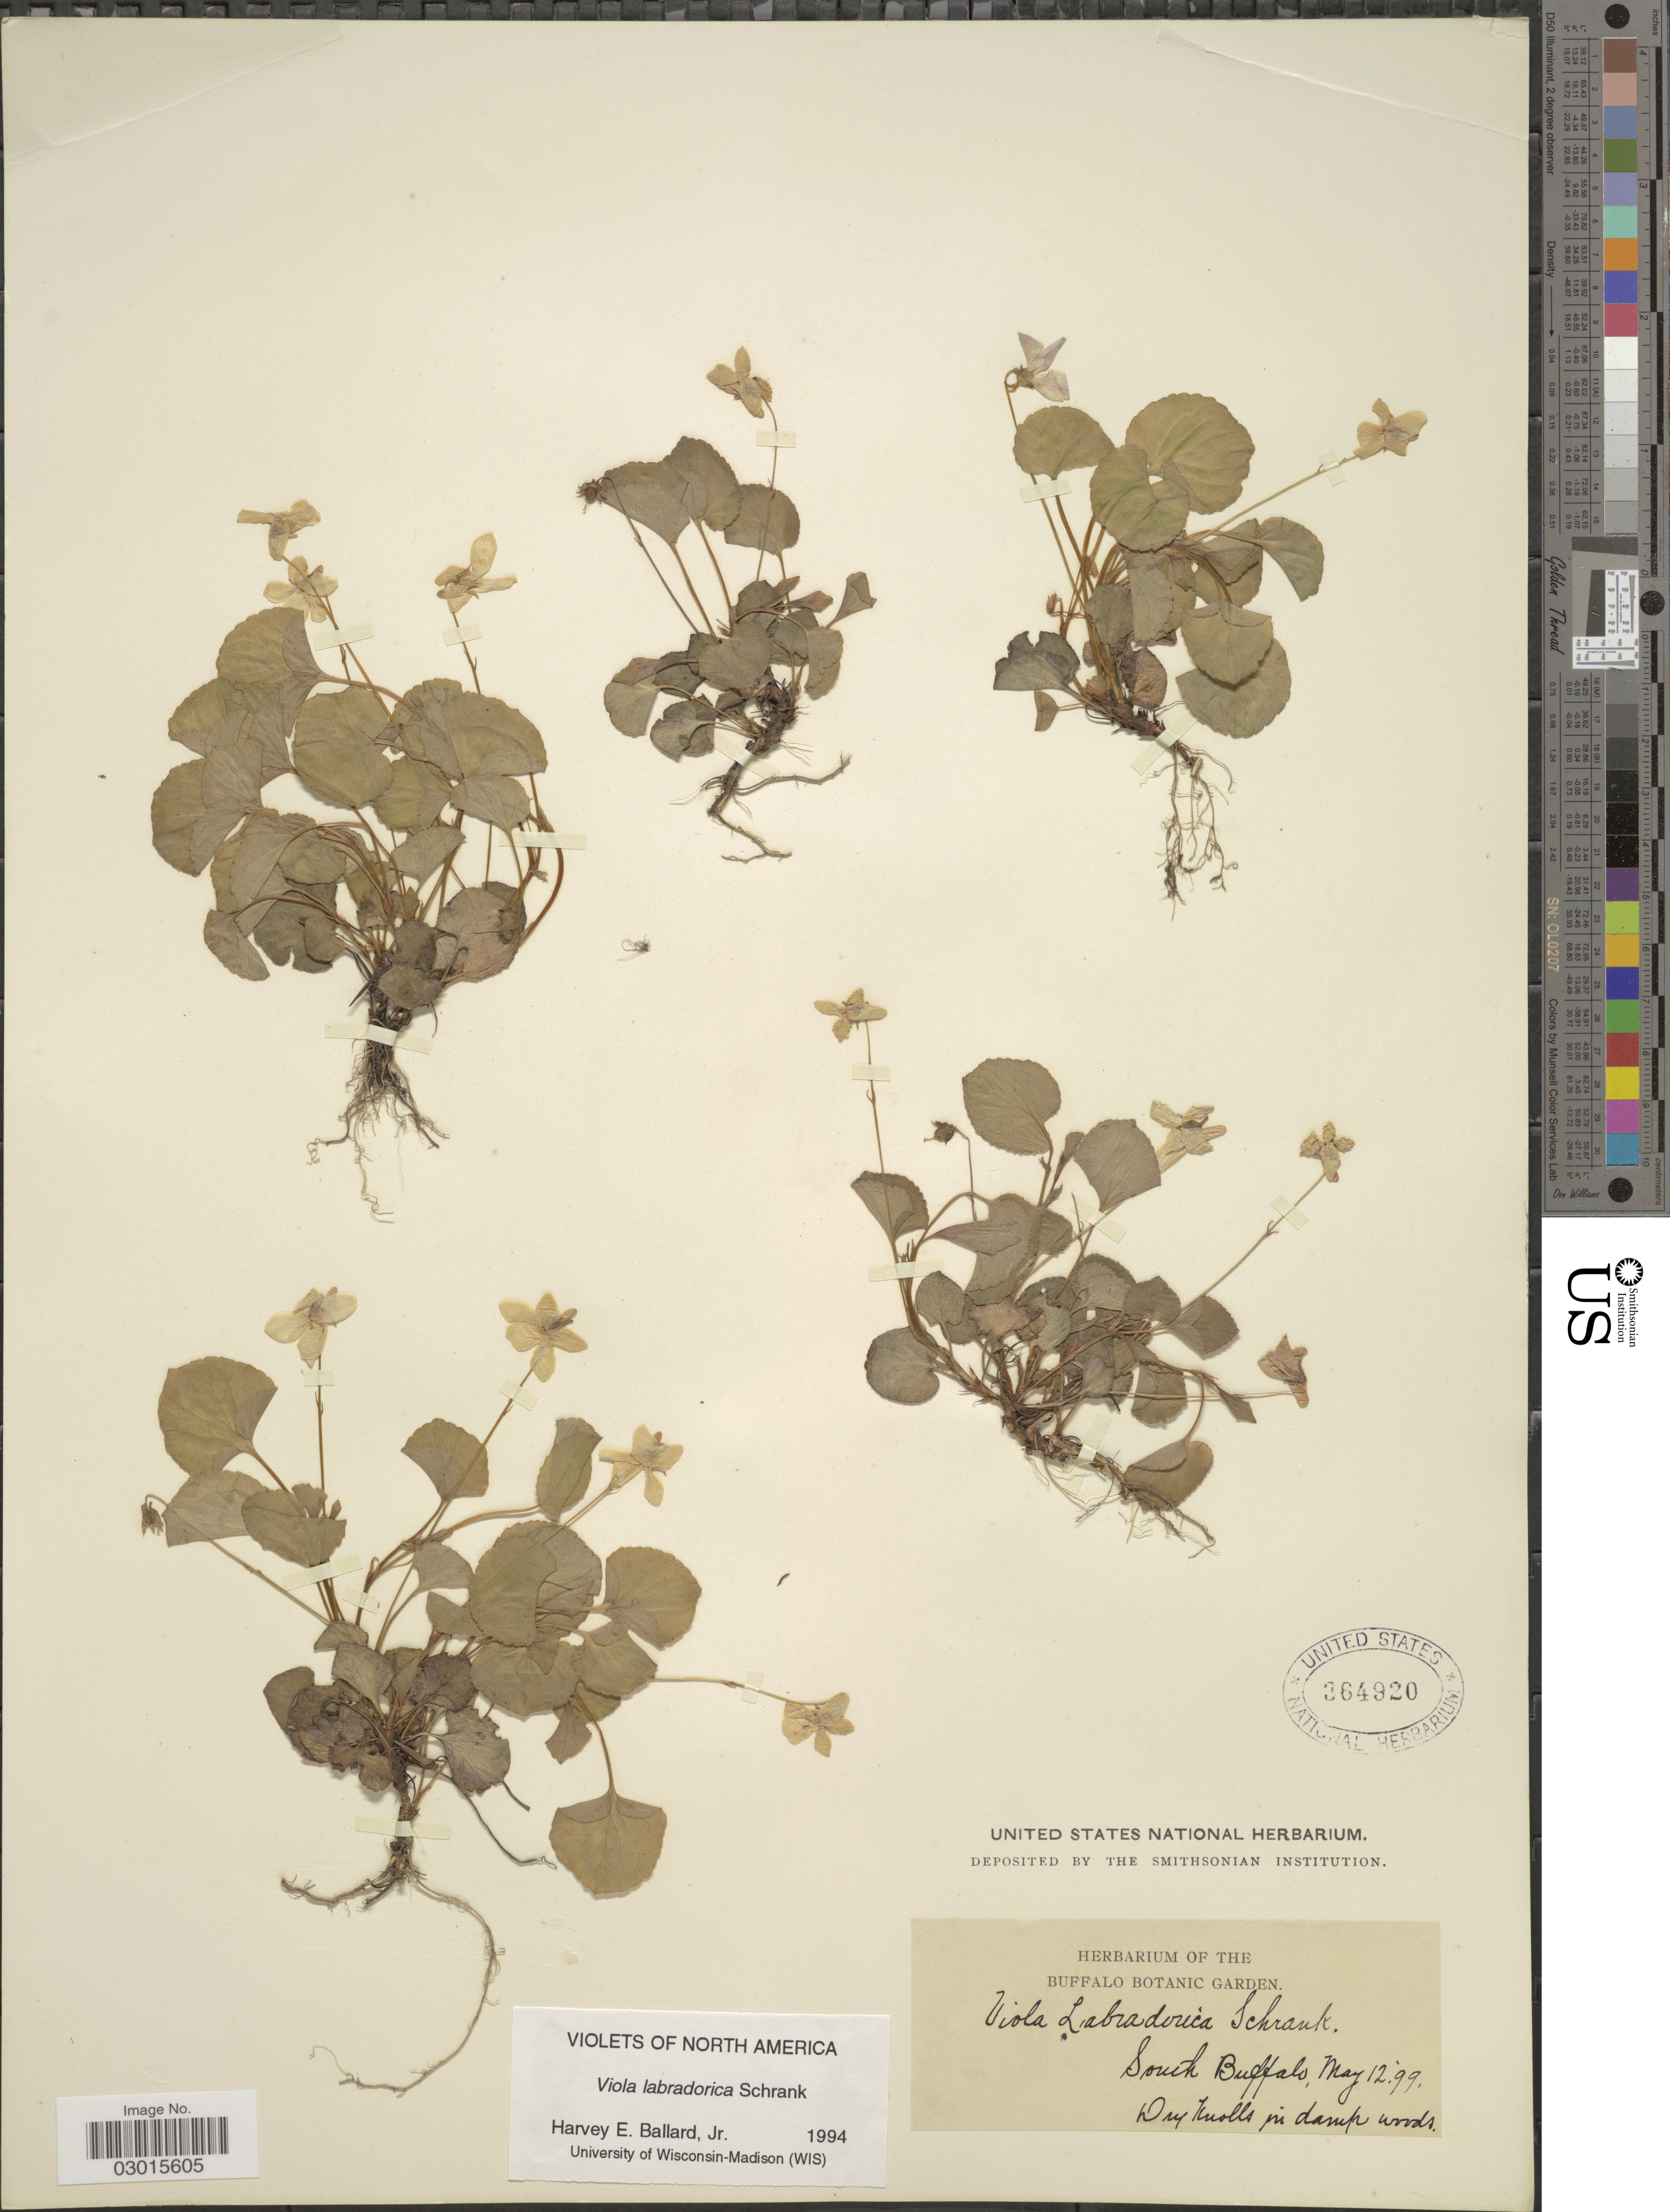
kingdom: Plantae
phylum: Tracheophyta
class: Magnoliopsida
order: Malpighiales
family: Violaceae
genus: Viola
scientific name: Viola labradorica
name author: Schrank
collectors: ex herb. Buffalo Botanic Garden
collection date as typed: Transcribed d/m/y: 12/5/99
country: United States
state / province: New York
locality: South Buffalo.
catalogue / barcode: US 364920